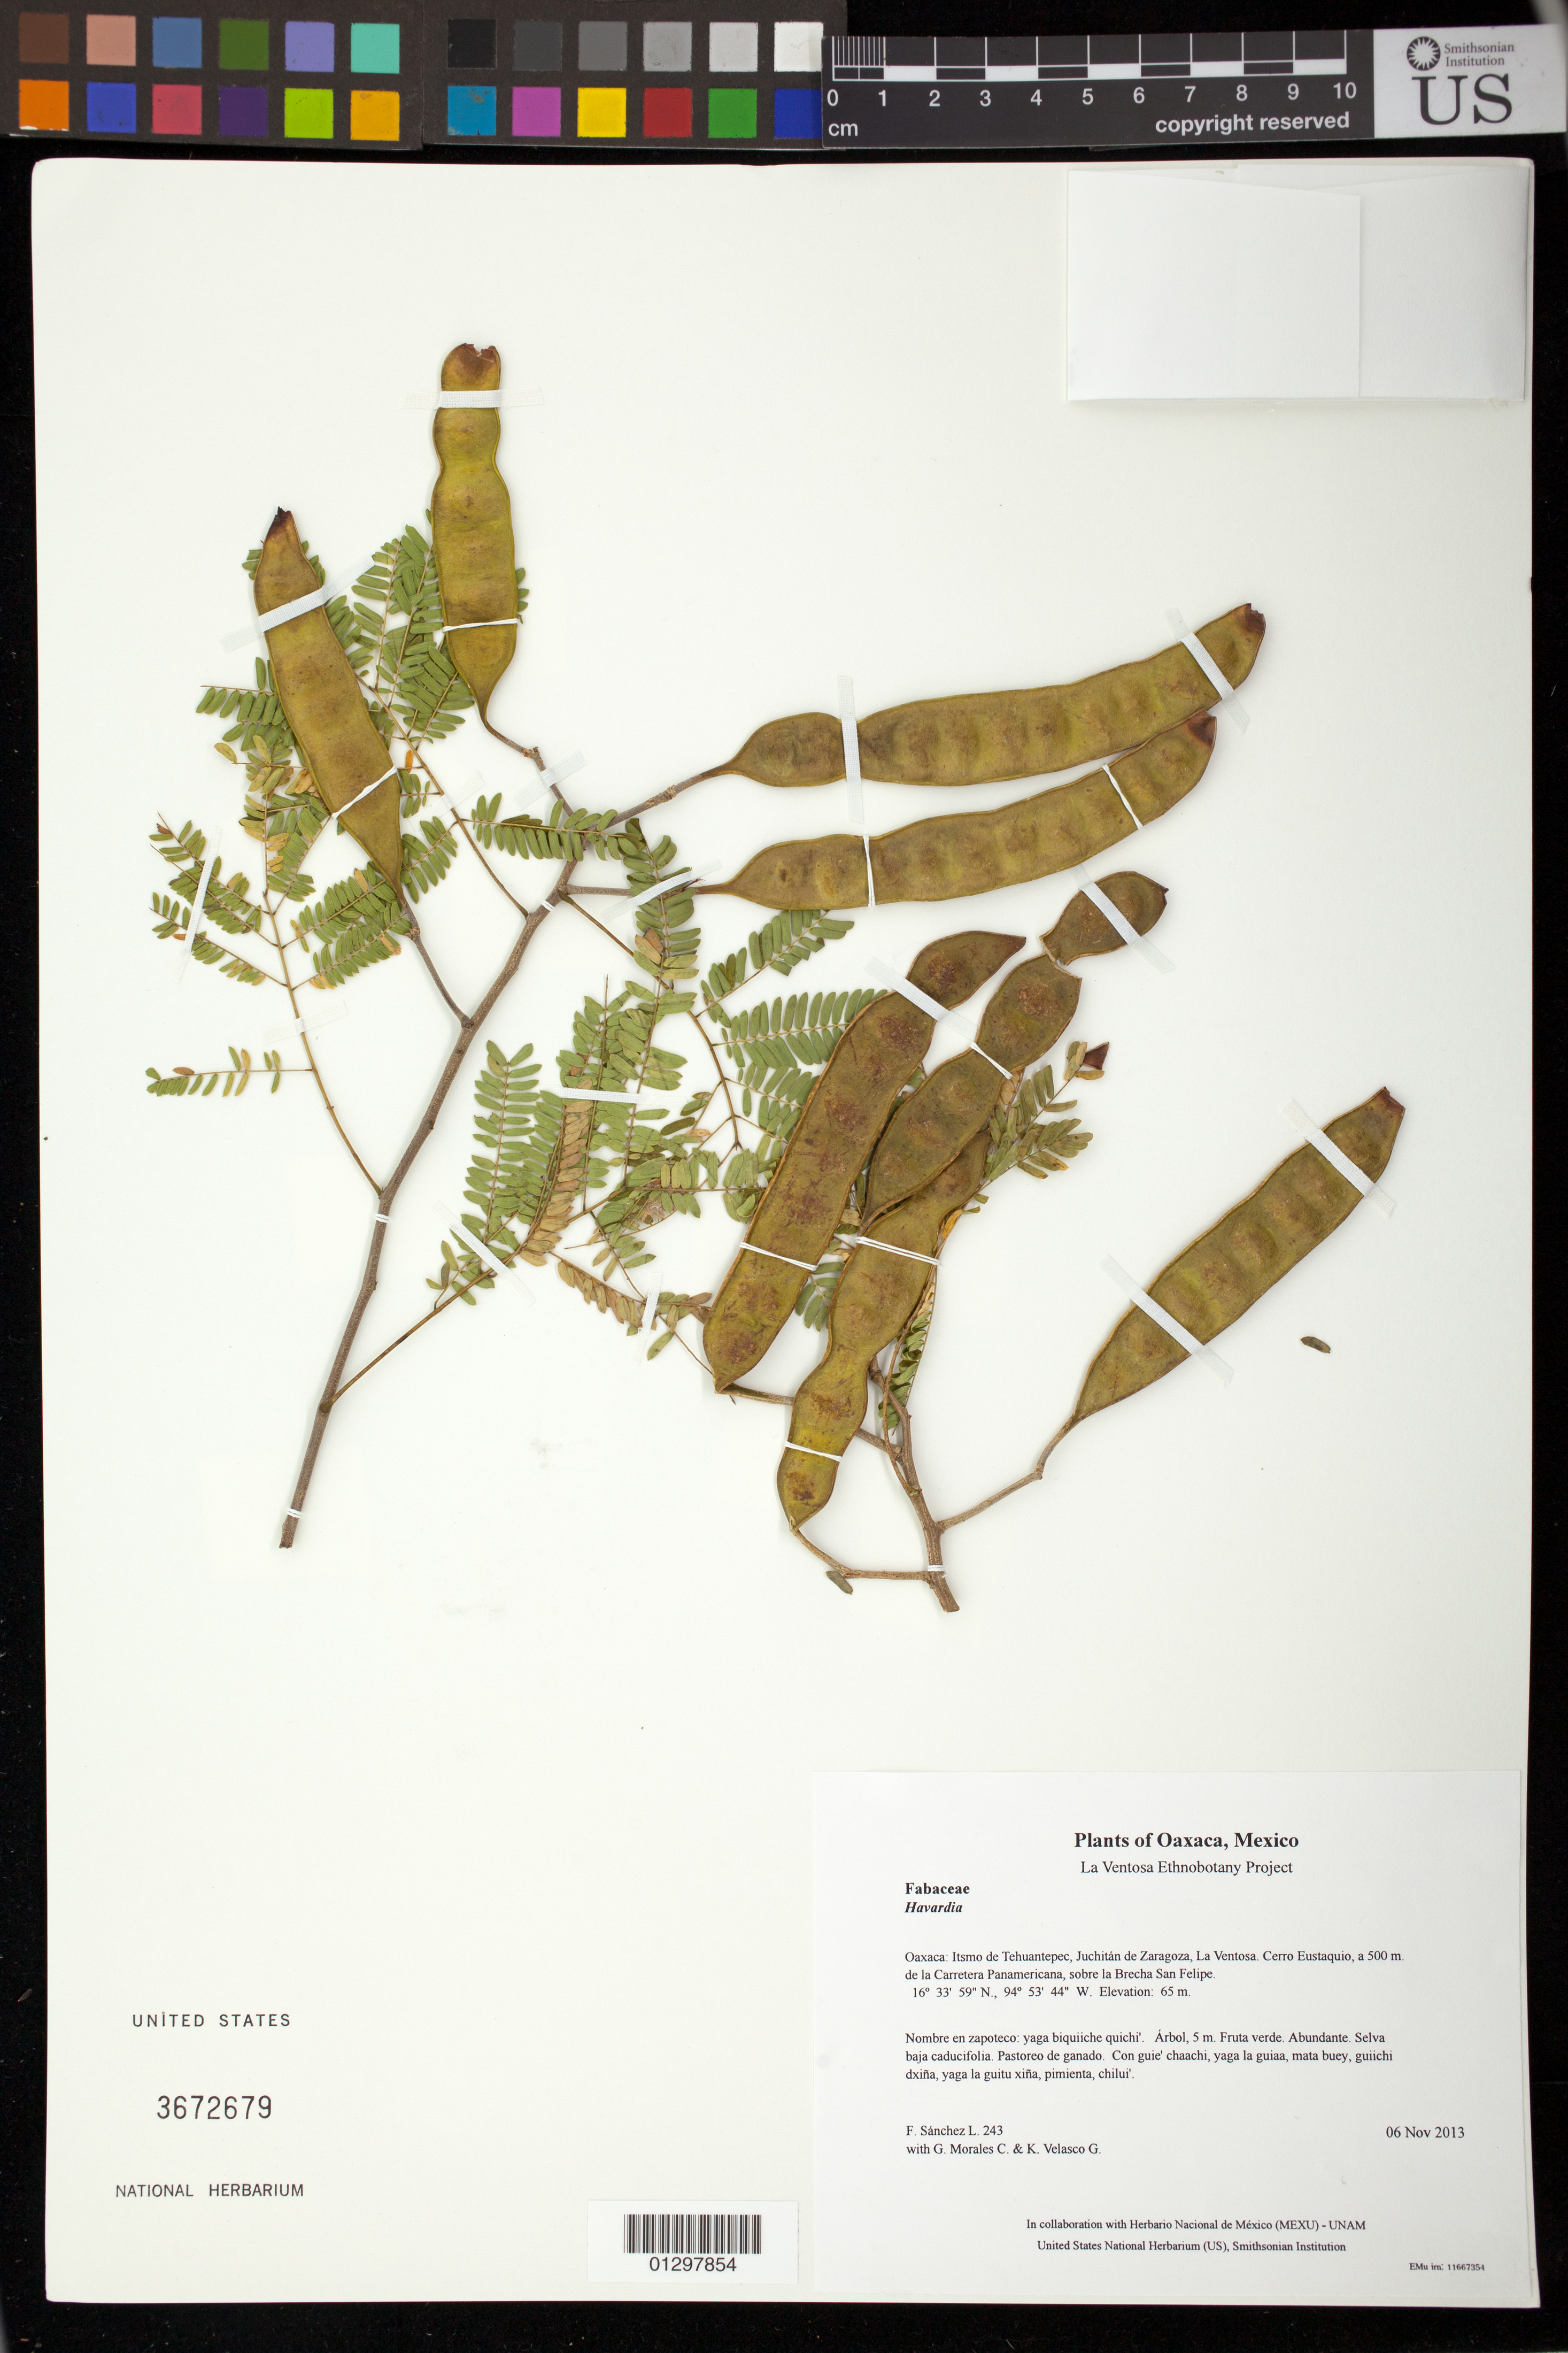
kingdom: Plantae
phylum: Tracheophyta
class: Magnoliopsida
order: Fabales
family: Fabaceae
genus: Havardia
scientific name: Havardia sp.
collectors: F. Sánchez L., G. Morales C. & K. Velasco G.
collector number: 243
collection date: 2013-11-06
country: Mexico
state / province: Oaxaca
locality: Itsmo de Tehuantepec, Juchitán de Zaragoza, La Ventosa. Cerro Eustaquio, a 500 m. de la Carretera Panamericana, sobre la Brecha San Felipe.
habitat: Selva baja caducifolia. Pastoreo de ganado.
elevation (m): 65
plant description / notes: JEBOT, MEXU, SERO, US; Yaga. 5 m. Cuaananaxhi naga'. Stale.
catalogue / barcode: US 3672679